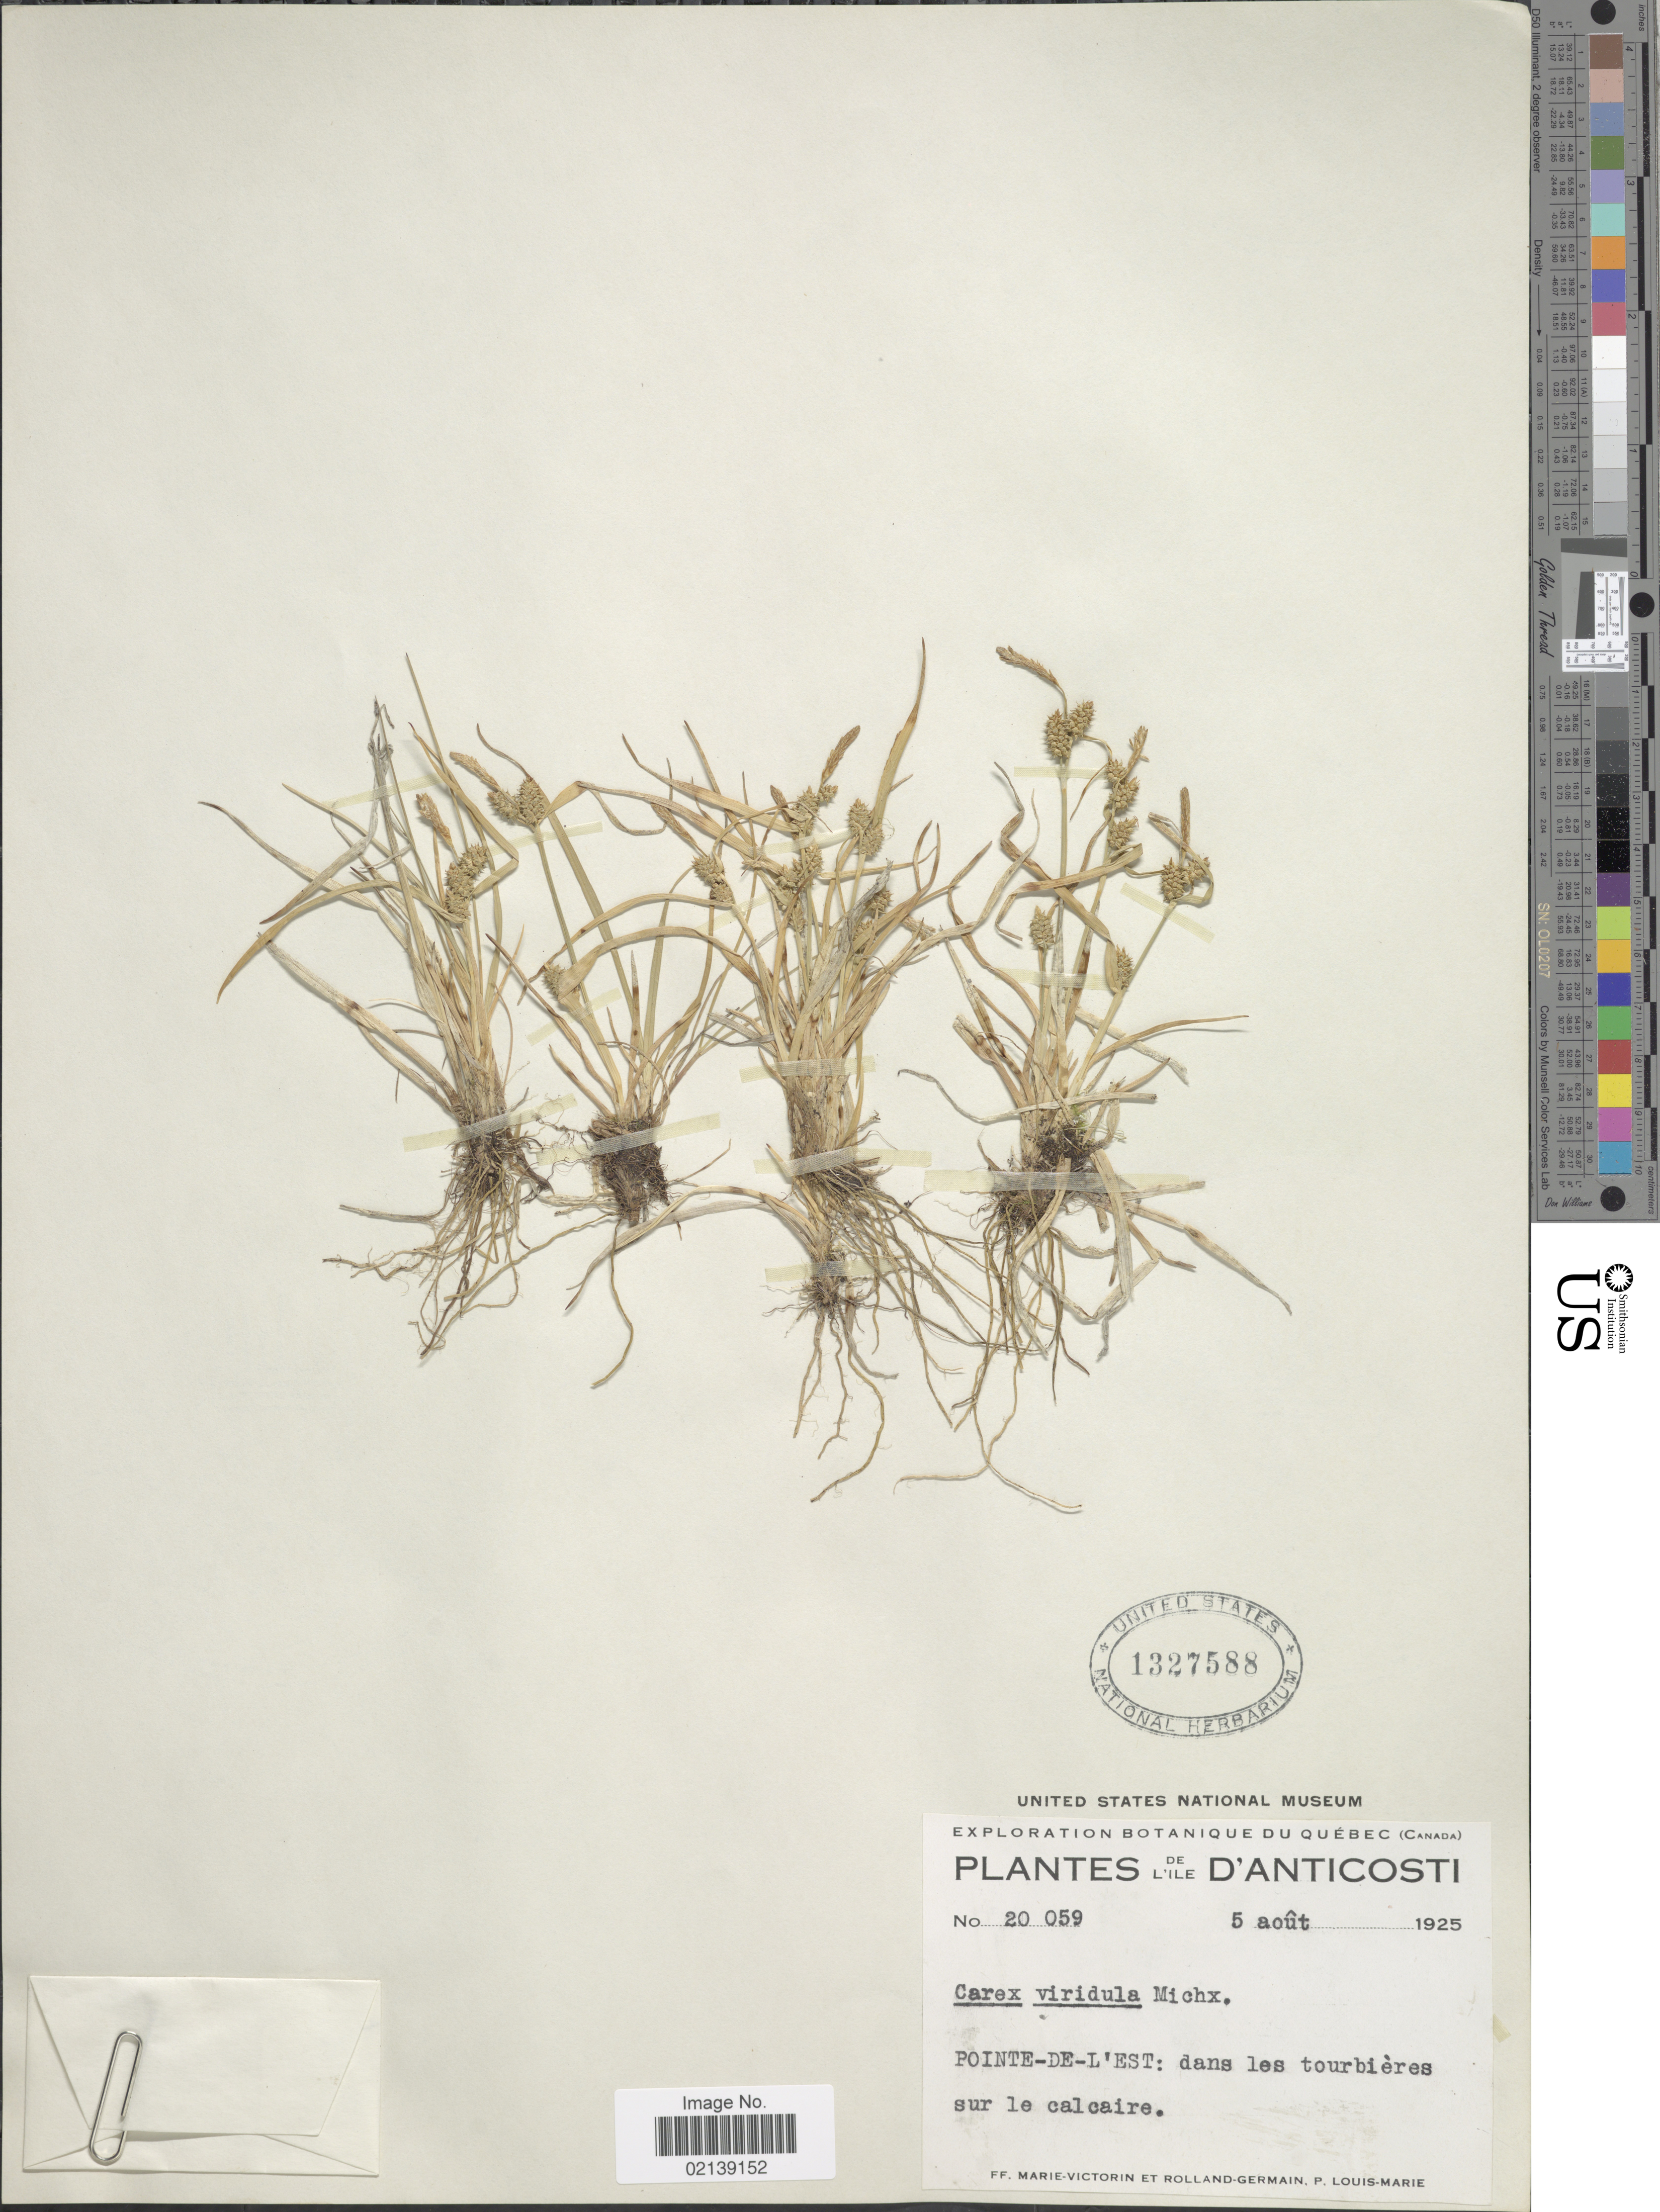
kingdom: Plantae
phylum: Tracheophyta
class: Liliopsida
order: Poales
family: Cyperaceae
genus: Carex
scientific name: Carex oederi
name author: Retz.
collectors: F. Marie-Victorin, Rolland-Germain & L.-M. LaLonde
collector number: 20059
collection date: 1925-08-05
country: Canada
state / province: Quebec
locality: Botanique du Quebec, de L'Ile D'Anticosti, Pointe-De-L'est: dans les tourbieres sur le calcaire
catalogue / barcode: US 1327588